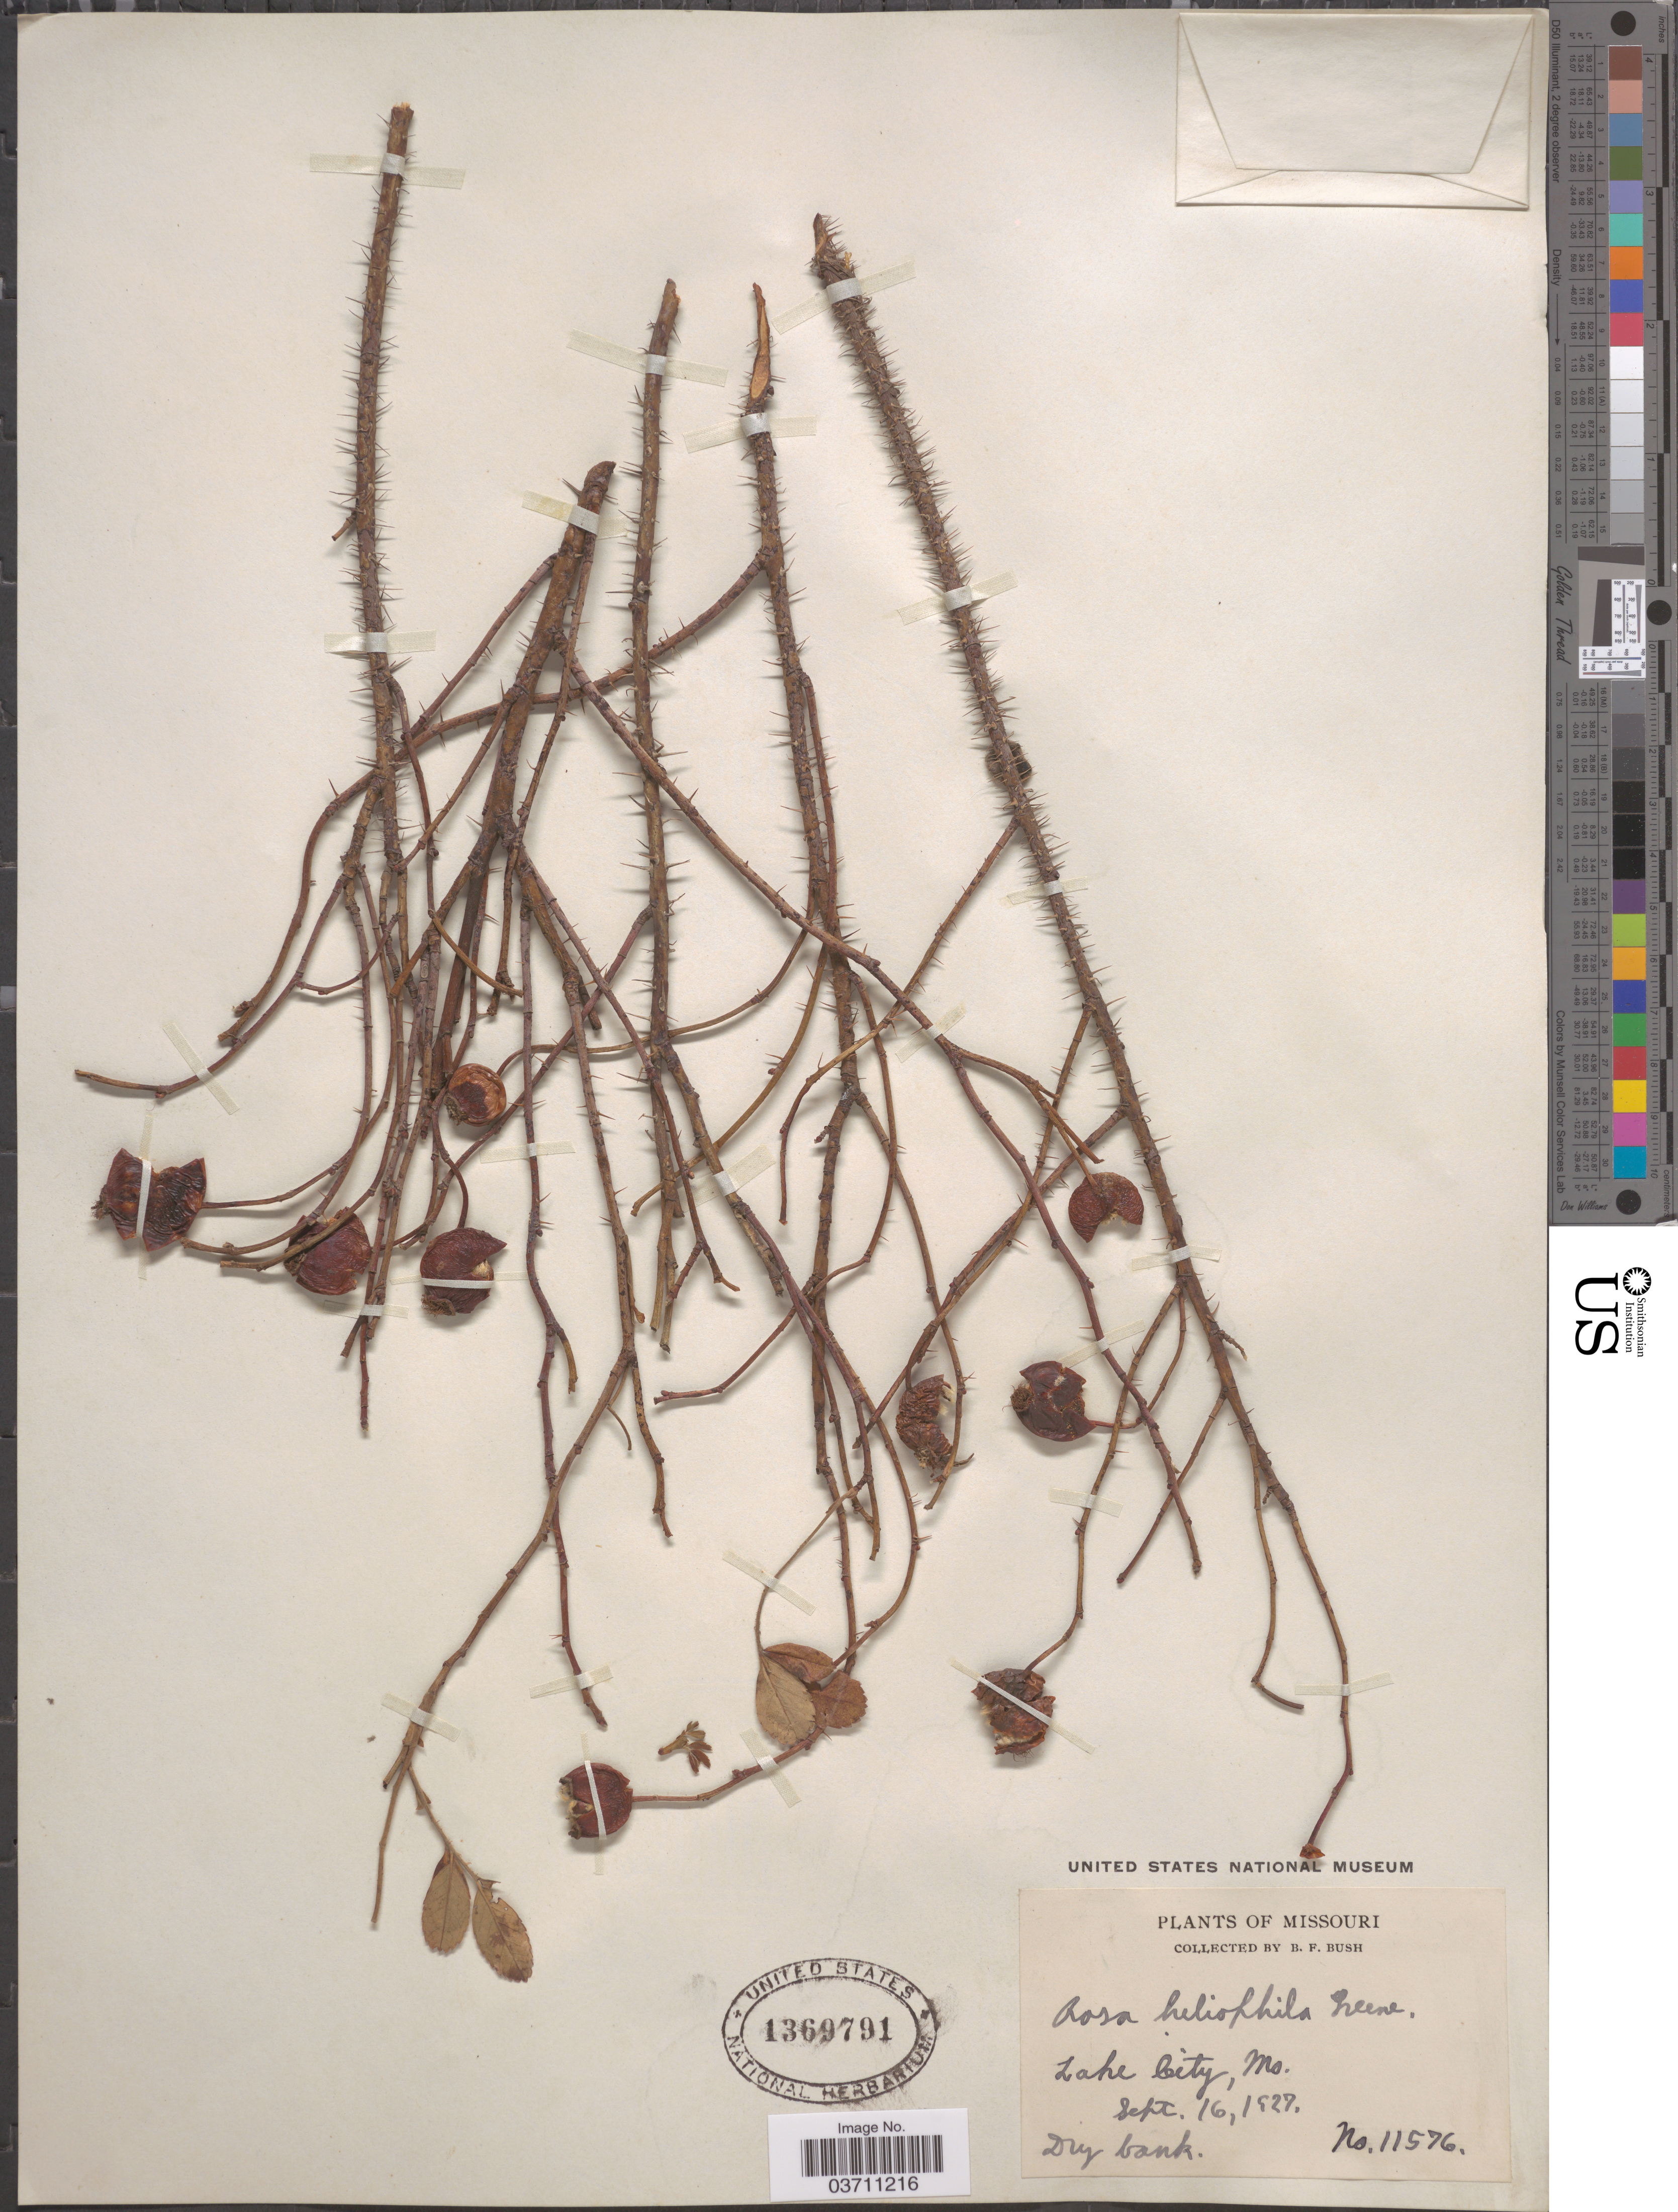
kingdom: Plantae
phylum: Tracheophyta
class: Magnoliopsida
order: Rosales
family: Rosaceae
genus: Rosa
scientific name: Rosa heliophila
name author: Greene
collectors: B. F. Bush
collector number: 11576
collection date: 1927-09-16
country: United States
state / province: Missouri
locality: Lake City.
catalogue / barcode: US 1369791